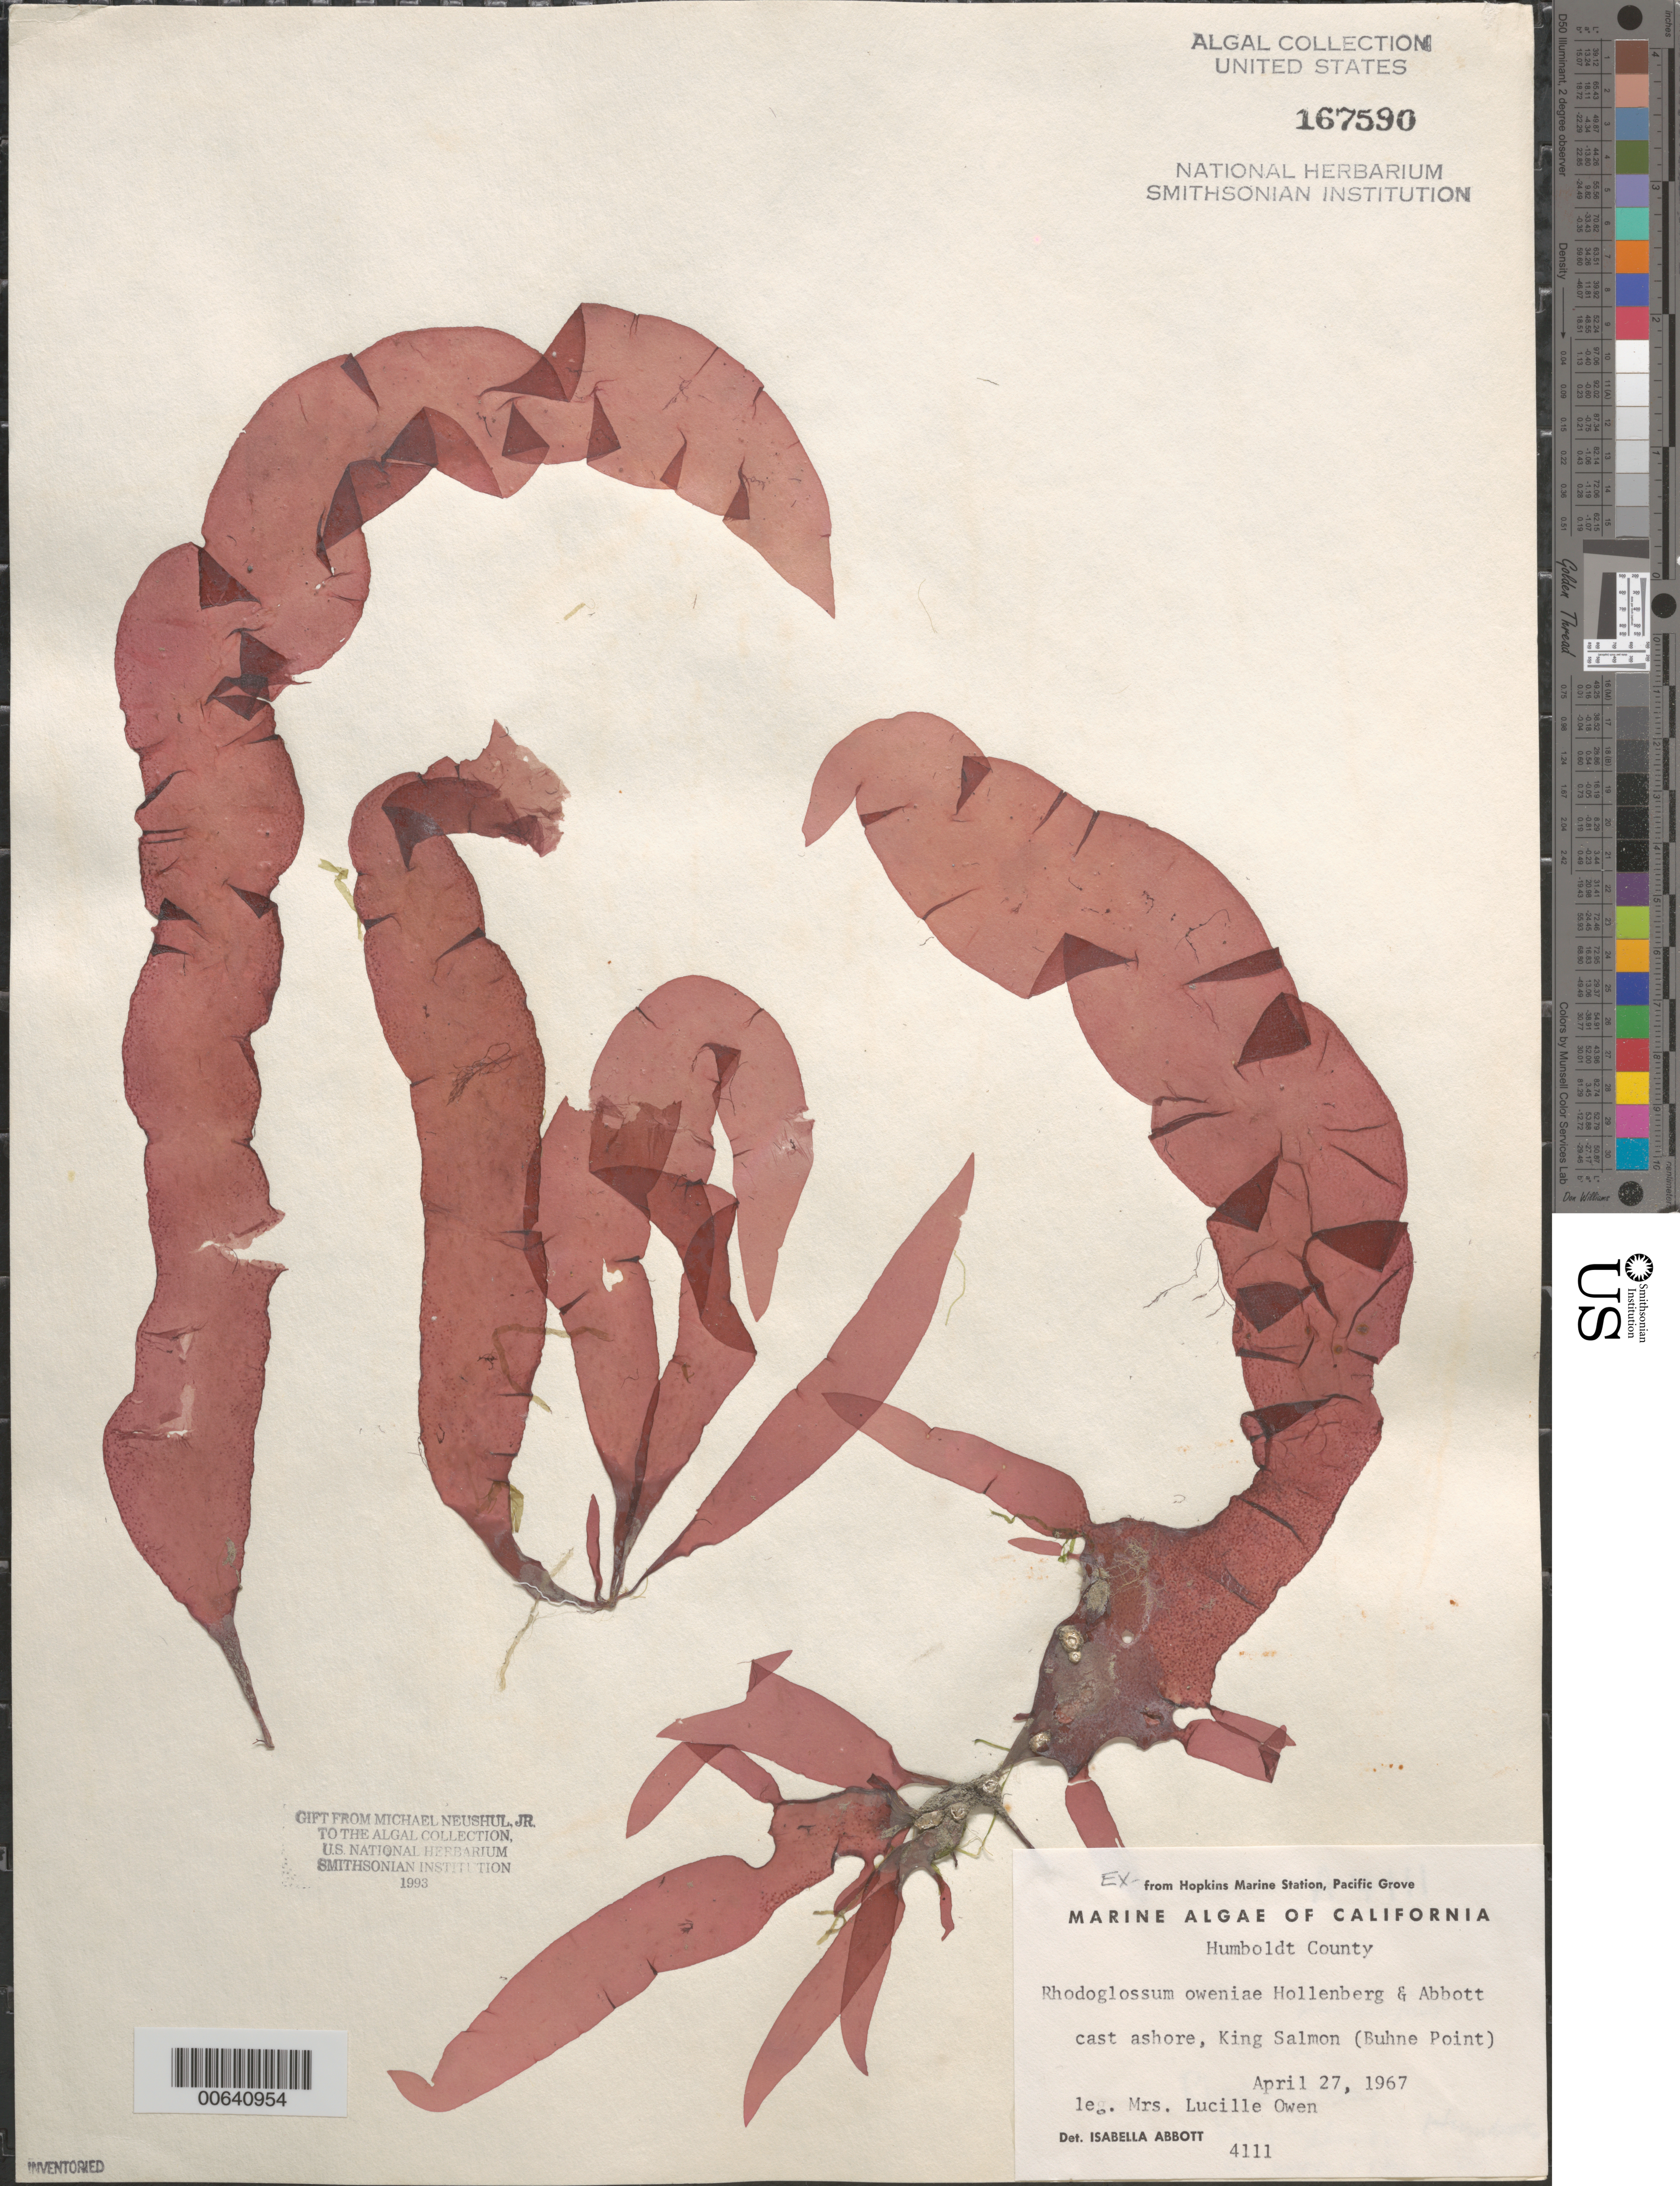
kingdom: Plantae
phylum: Rhodophyta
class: Florideophyceae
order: Gigartinales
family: Gigartinaceae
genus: Mazzaella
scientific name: Mazzaella californica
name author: (J. Agardh) G. De Toni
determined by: Algae name updating Project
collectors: L. Owen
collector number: IAA 4111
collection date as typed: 23 Apr 1967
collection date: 1967-04-23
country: United States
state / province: California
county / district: Humboldt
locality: King Salmon, Buhne Point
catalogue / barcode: US 167590-2